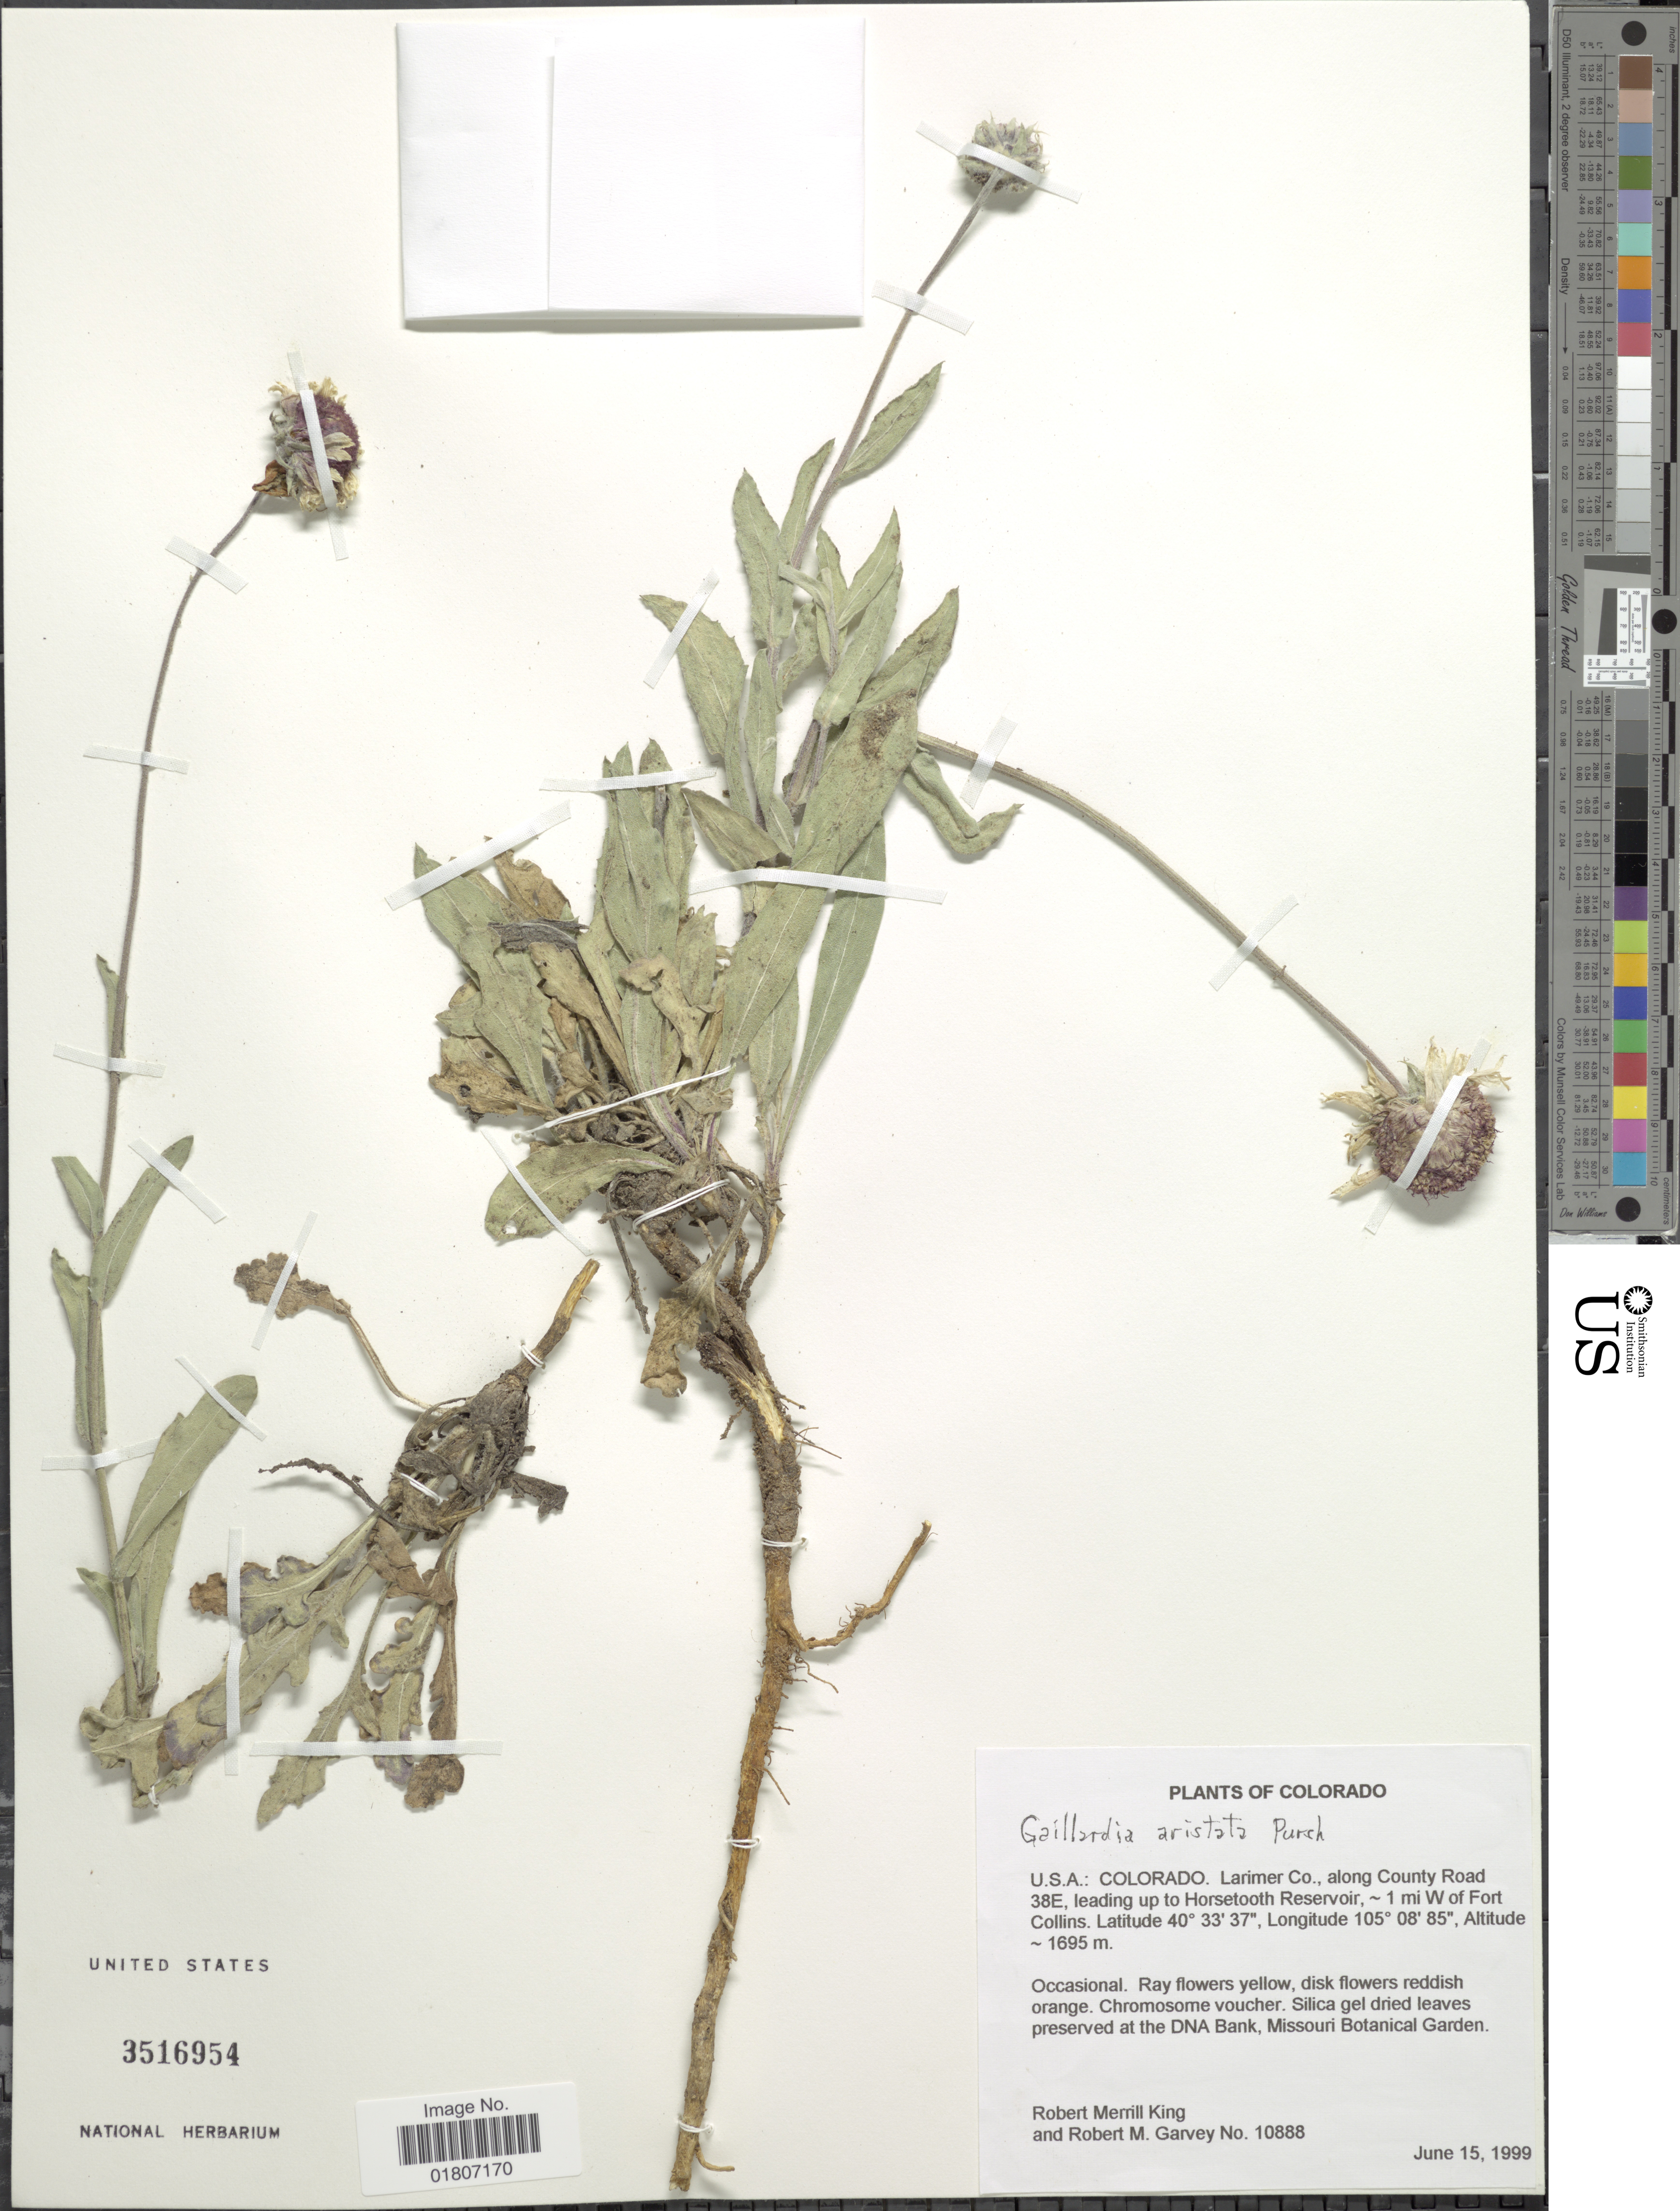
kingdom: Plantae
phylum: Tracheophyta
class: Magnoliopsida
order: Asterales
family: Asteraceae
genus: Gaillardia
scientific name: Gaillardia aristata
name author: Pursh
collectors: R. M. King & R. Garvey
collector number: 10888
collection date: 1999-06-15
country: United States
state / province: Colorado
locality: Larimer Co., along County Road 38E, leading up to Horsetooth Reservoir, 1 mi W of Fort Collins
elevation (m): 1695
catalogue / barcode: US 3516954